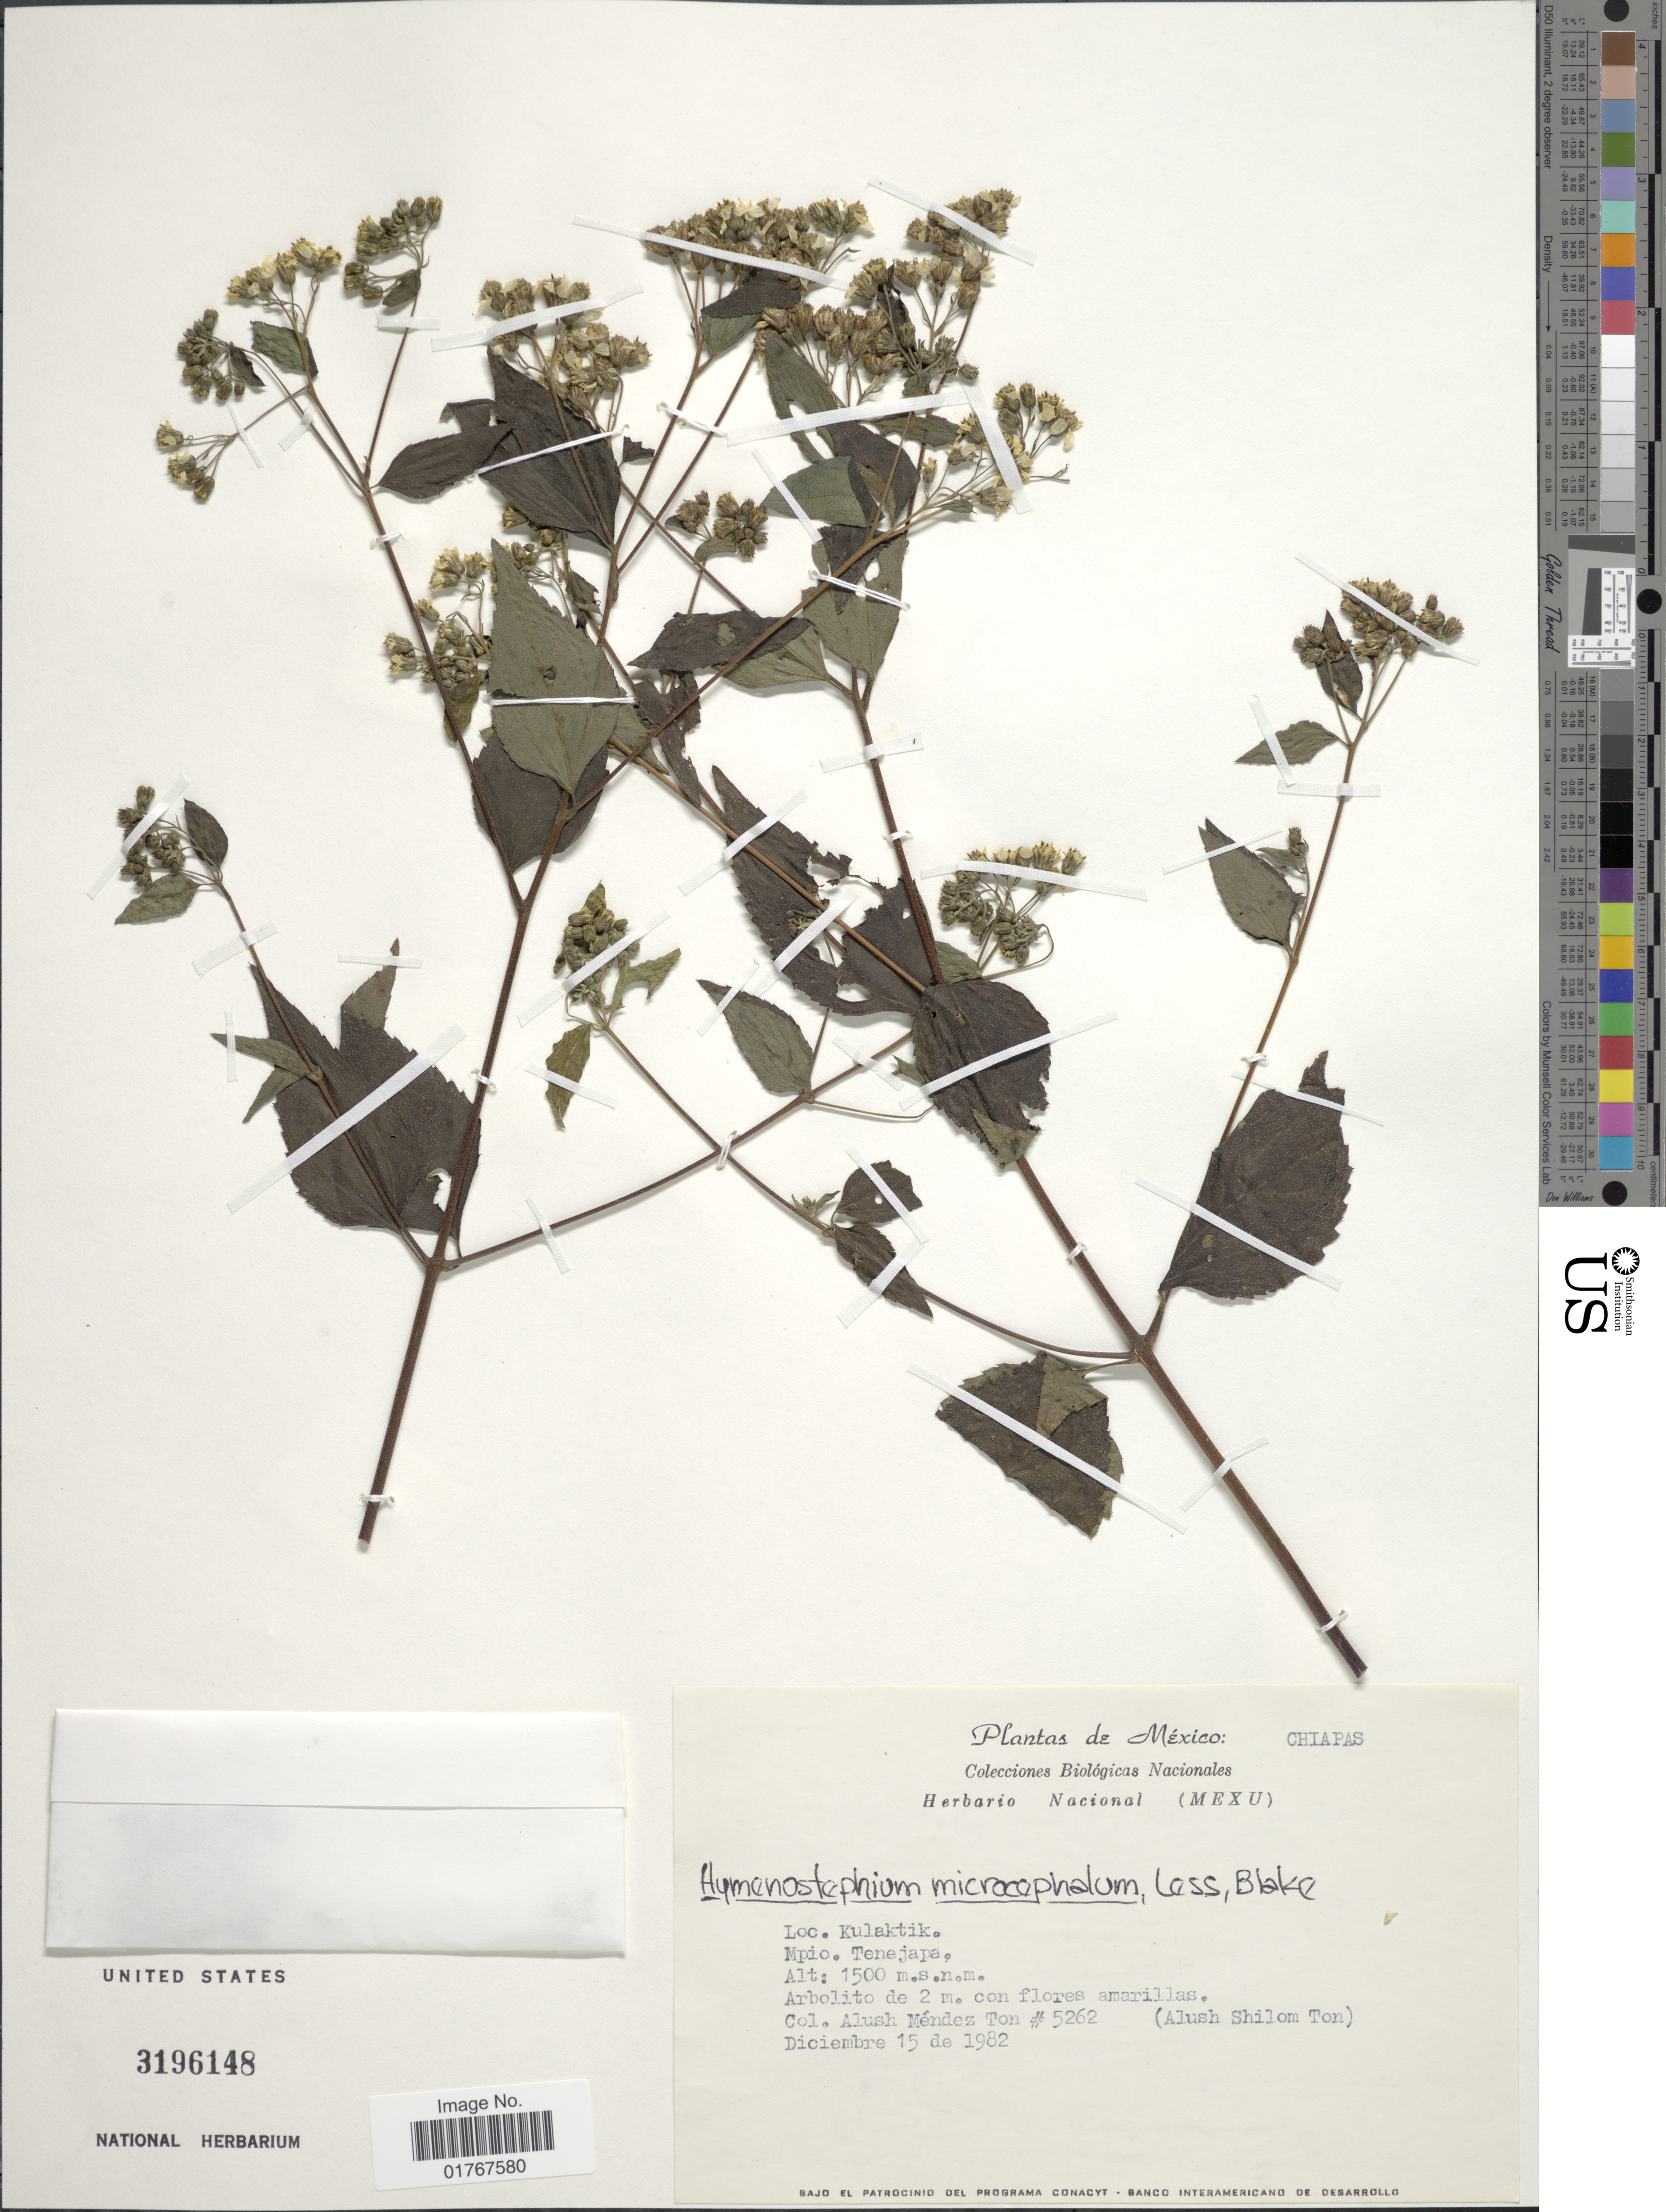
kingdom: Plantae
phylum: Tracheophyta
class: Magnoliopsida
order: Asterales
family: Asteraceae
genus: Viguiera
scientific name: Viguiera cordata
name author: (Hook. & Arn.) D'Arcy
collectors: A. M. Ton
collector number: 5262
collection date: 1982-12-15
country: Mexico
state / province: México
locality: Kulaktik, Mpio Tenejapa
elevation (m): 1500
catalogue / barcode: US 3196148